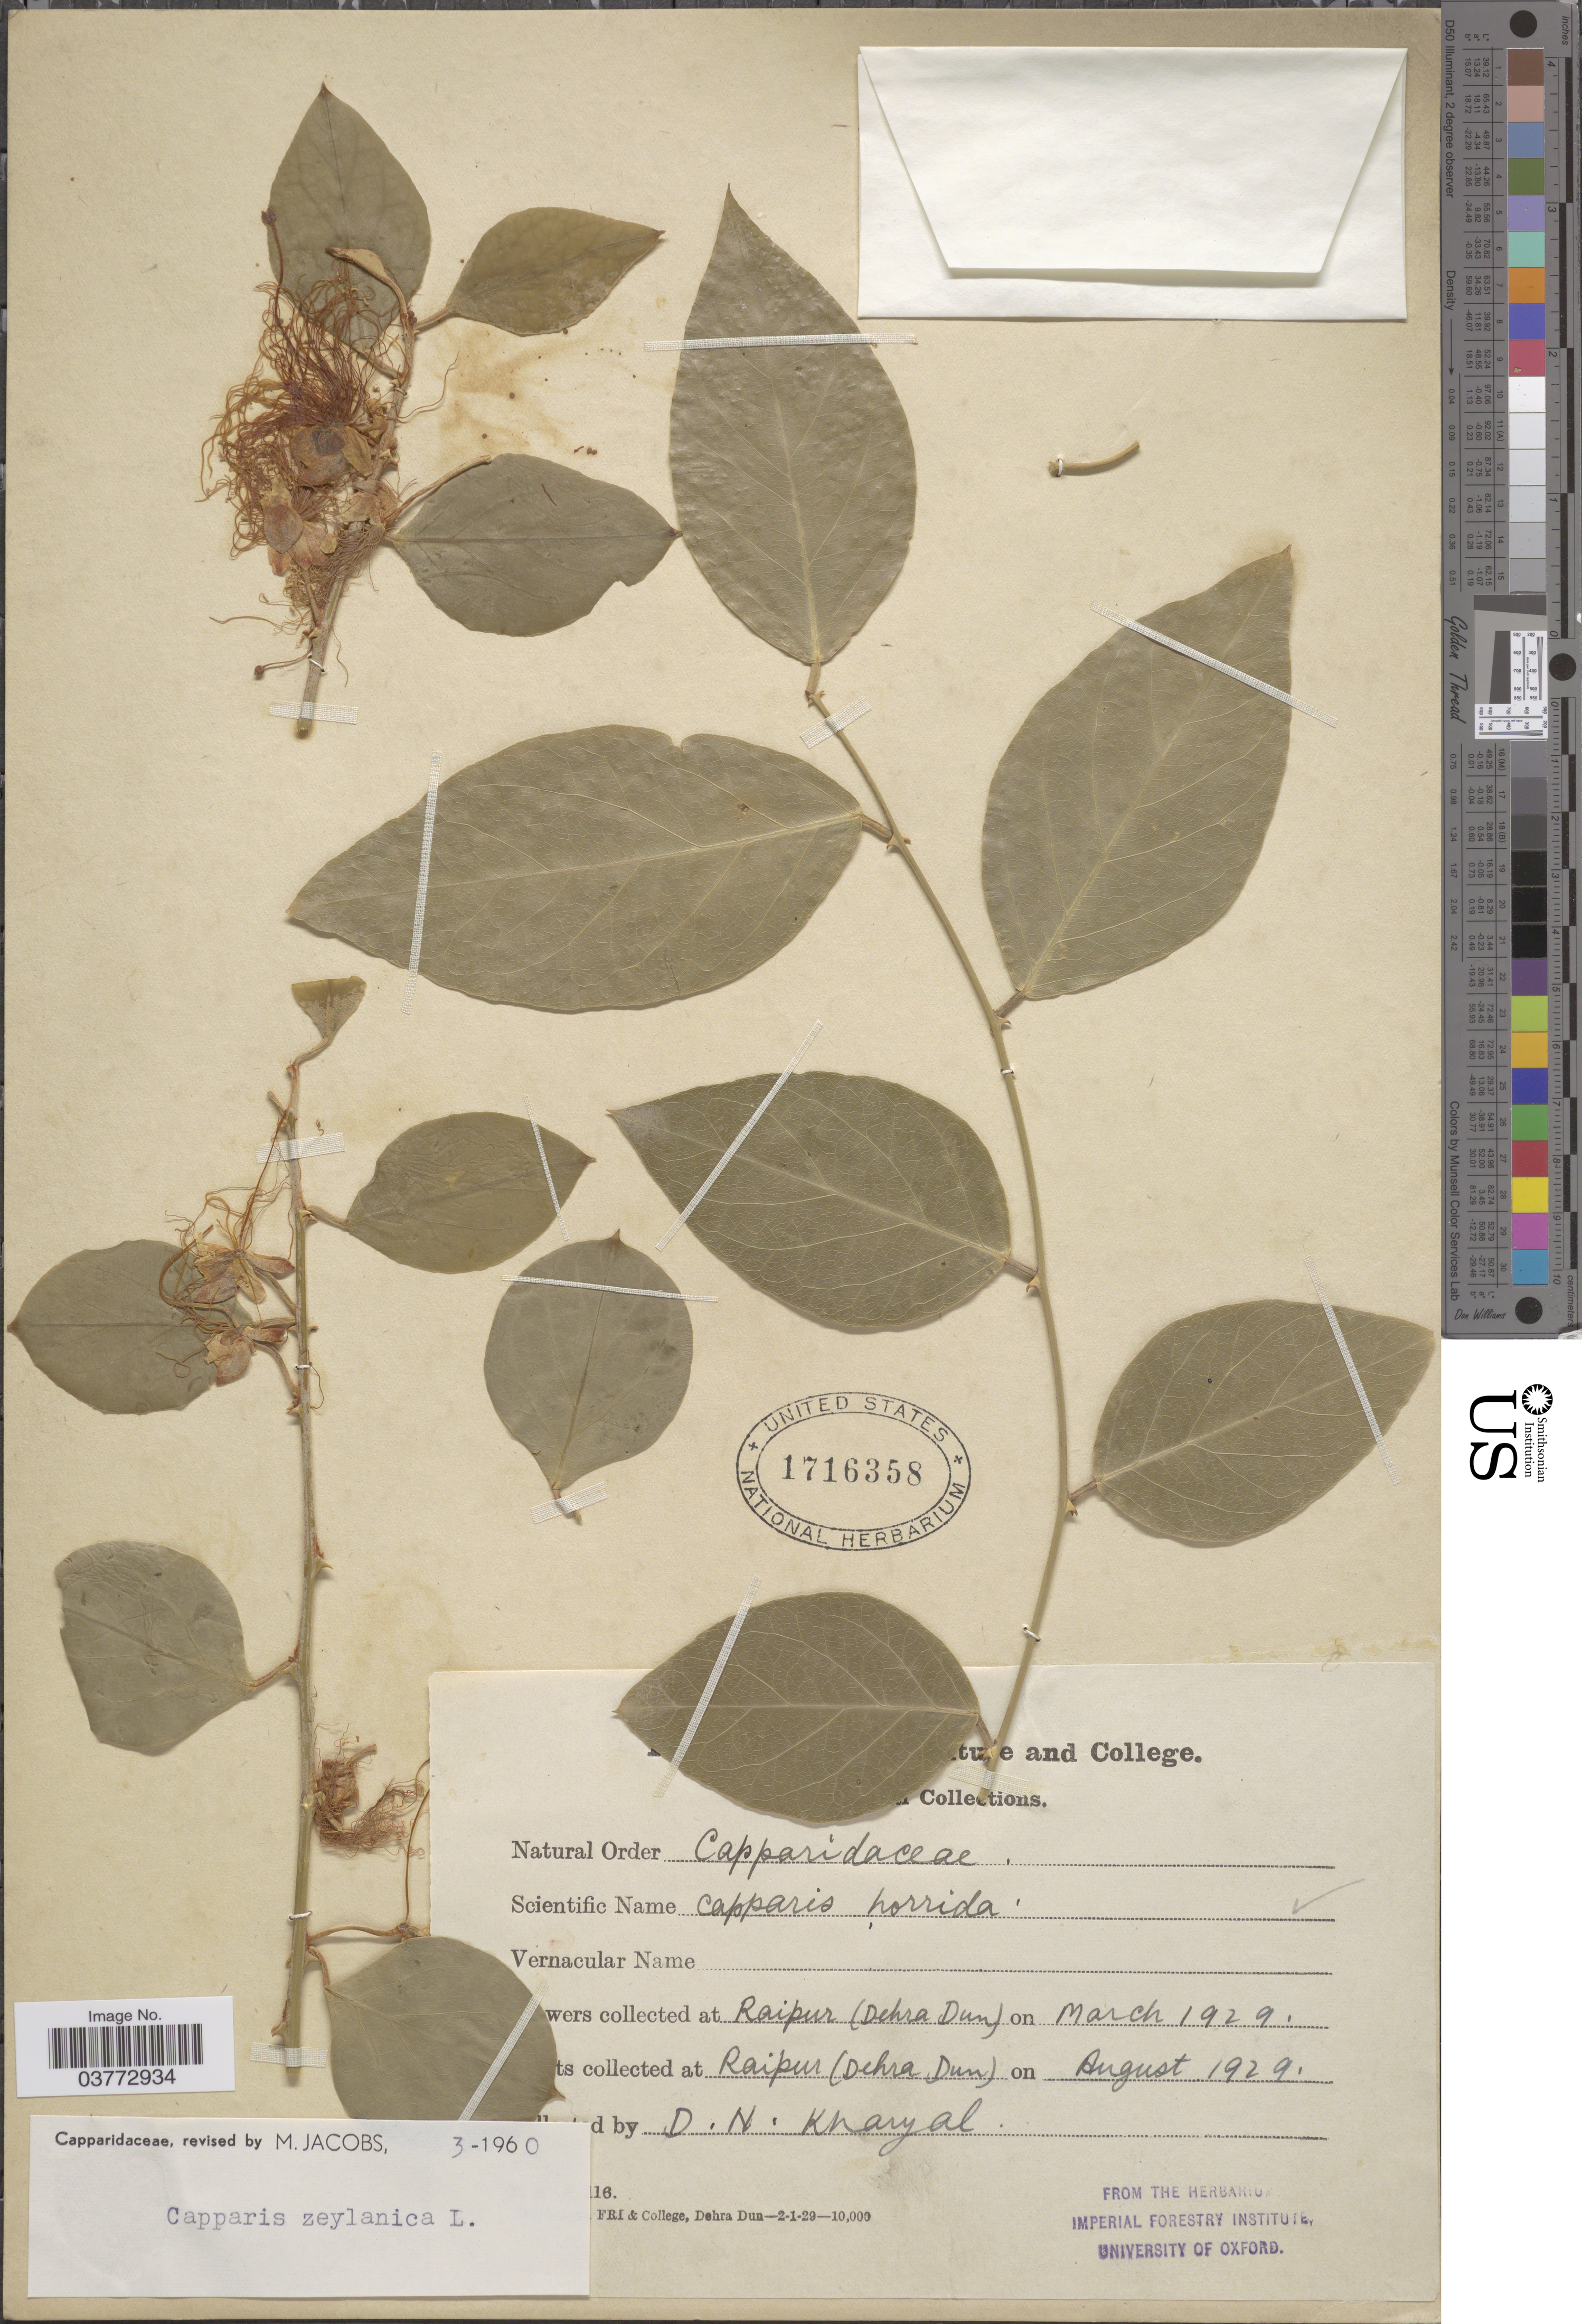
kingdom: Plantae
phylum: Tracheophyta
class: Magnoliopsida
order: Brassicales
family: Capparaceae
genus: Capparis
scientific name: Capparis zeylanica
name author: L.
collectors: D. N. Kharyal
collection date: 1929-03/1929-08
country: India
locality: Raipur (Dehra Dun).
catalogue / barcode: US 1716358